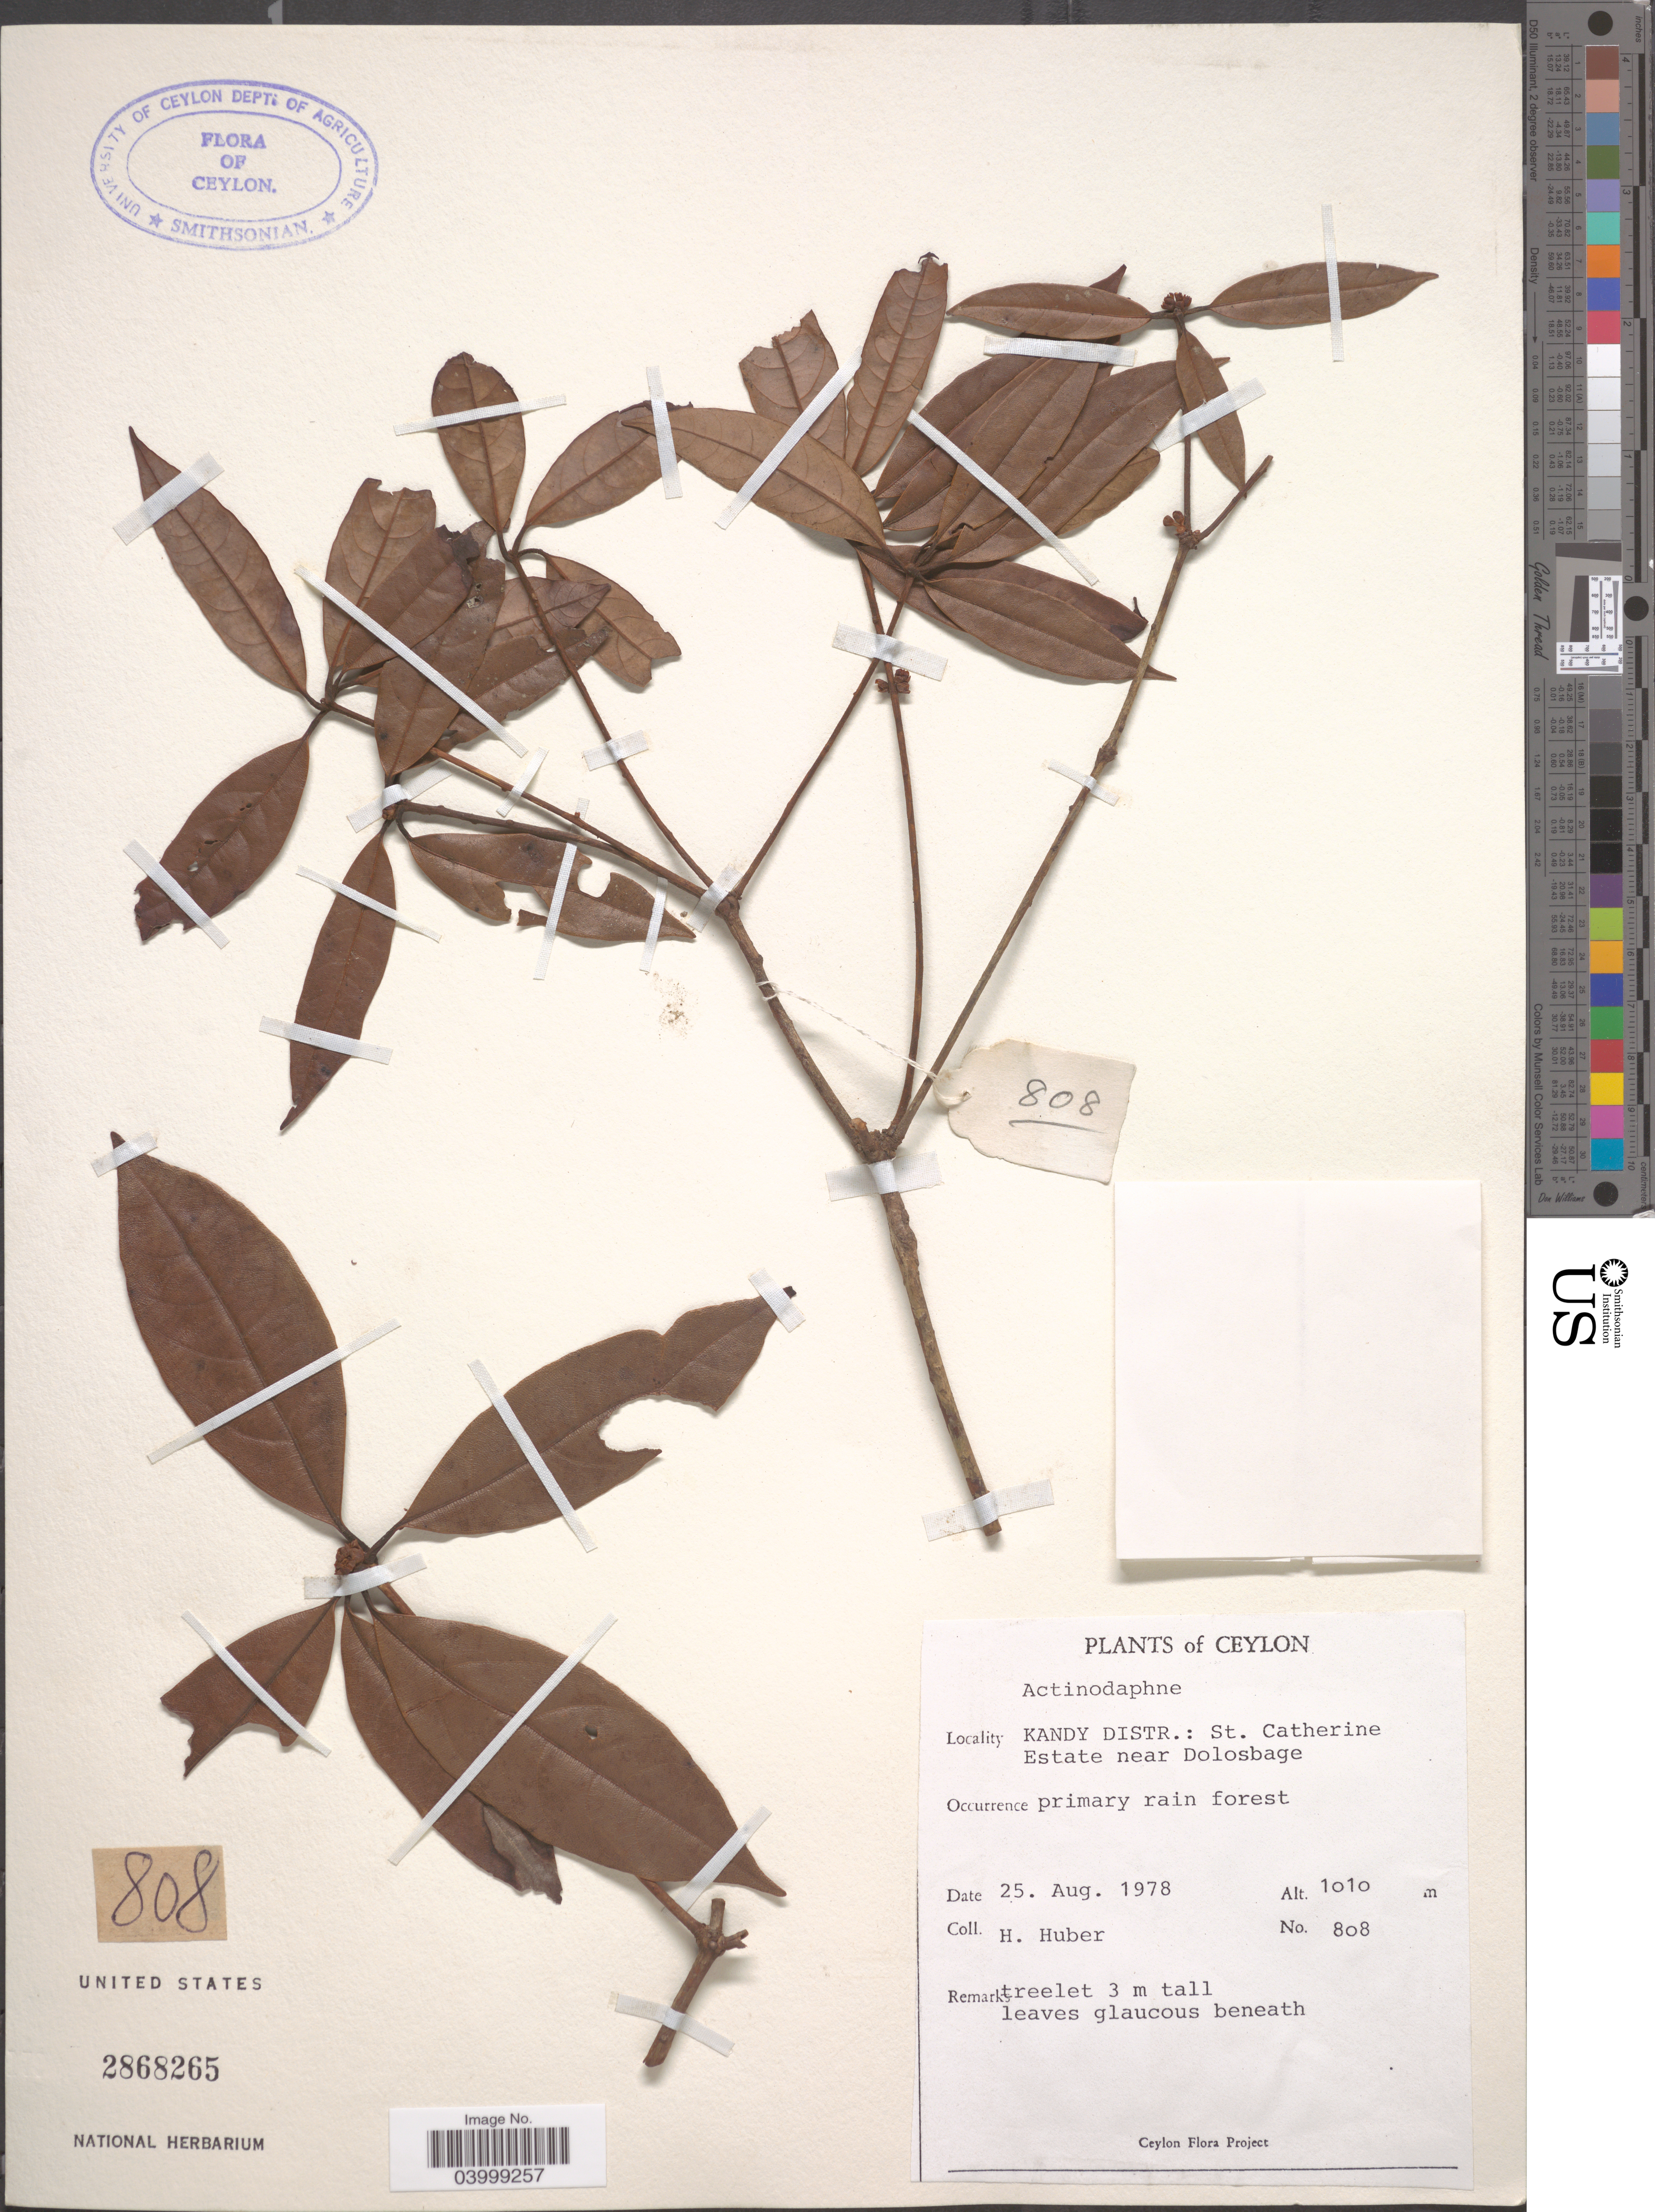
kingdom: Plantae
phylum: Tracheophyta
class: Magnoliopsida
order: Laurales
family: Lauraceae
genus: Actinodaphne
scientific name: Actinodaphne sp.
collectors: H. Huber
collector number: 808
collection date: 1978-08-25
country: Sri Lanka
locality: Ceylon. Kandy Distr.: St. Catherine Estate near Dolosbage.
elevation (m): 1010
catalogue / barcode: US 2868265